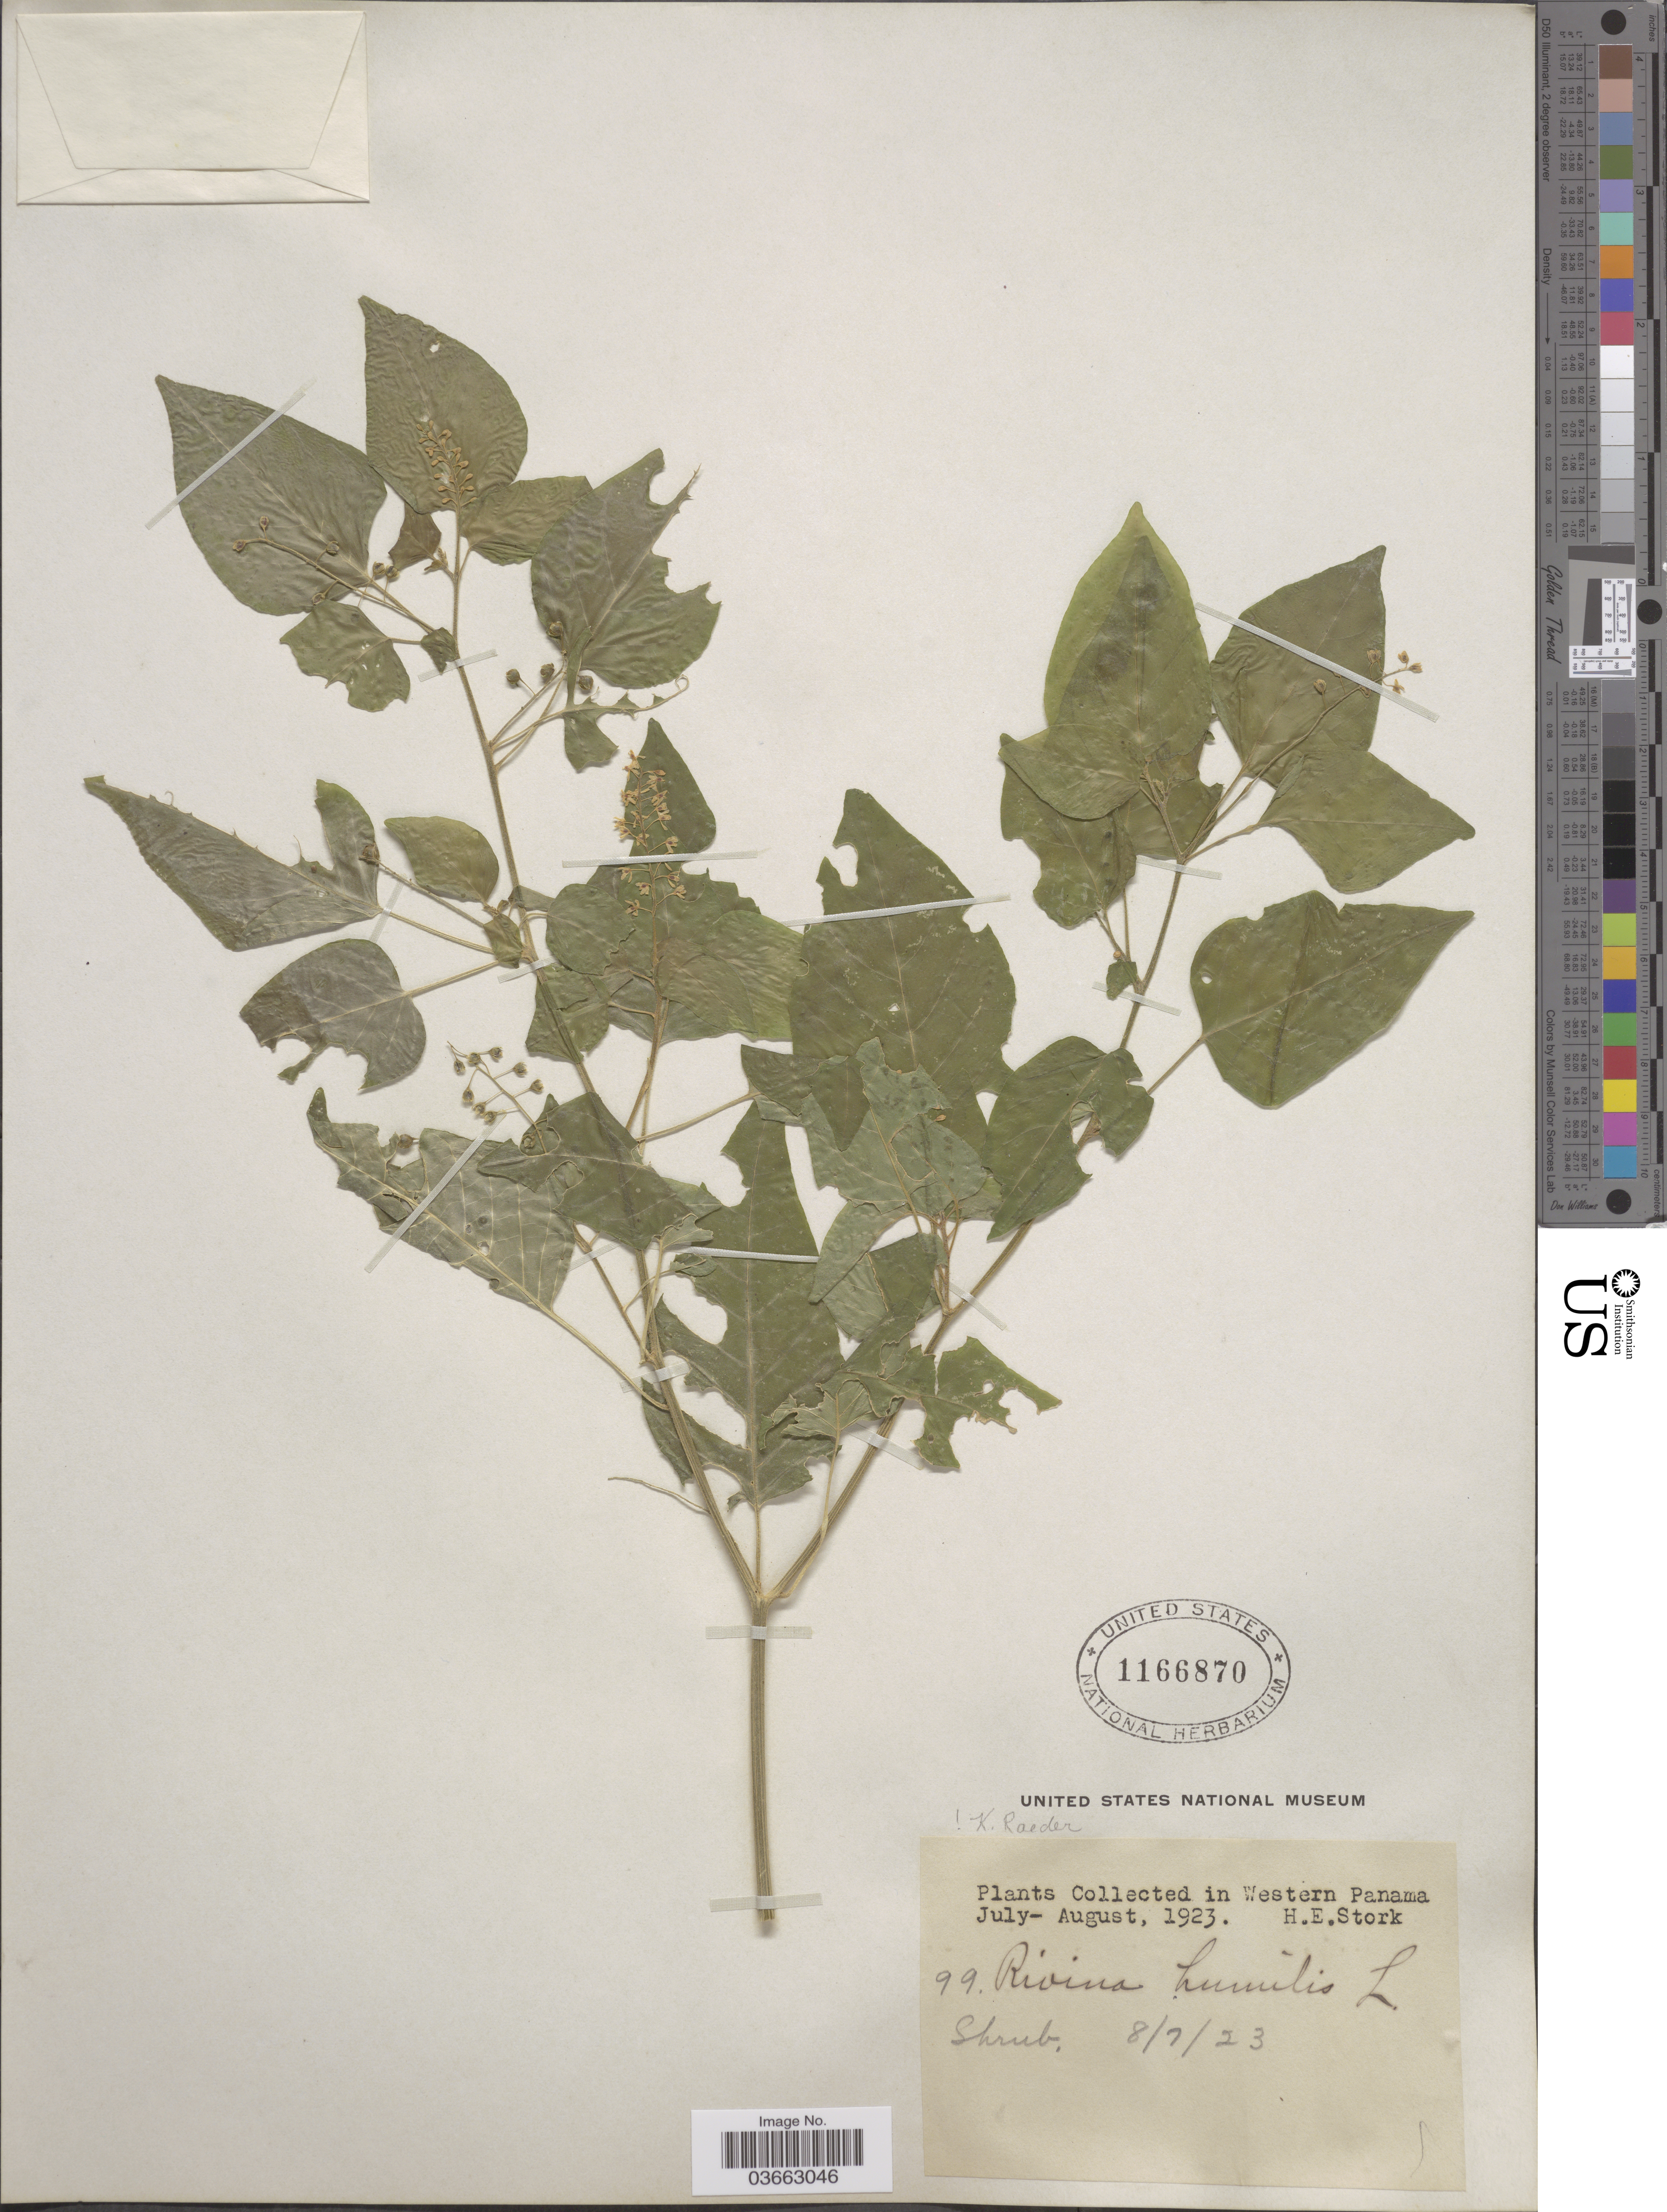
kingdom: Plantae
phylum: Tracheophyta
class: Magnoliopsida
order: Caryophyllales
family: Phytolaccaceae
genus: Rivina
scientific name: Rivina humilis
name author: L.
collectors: H. E. Stork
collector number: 99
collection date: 1923-07-08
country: Panama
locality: Western Panama.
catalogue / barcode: US 1166870